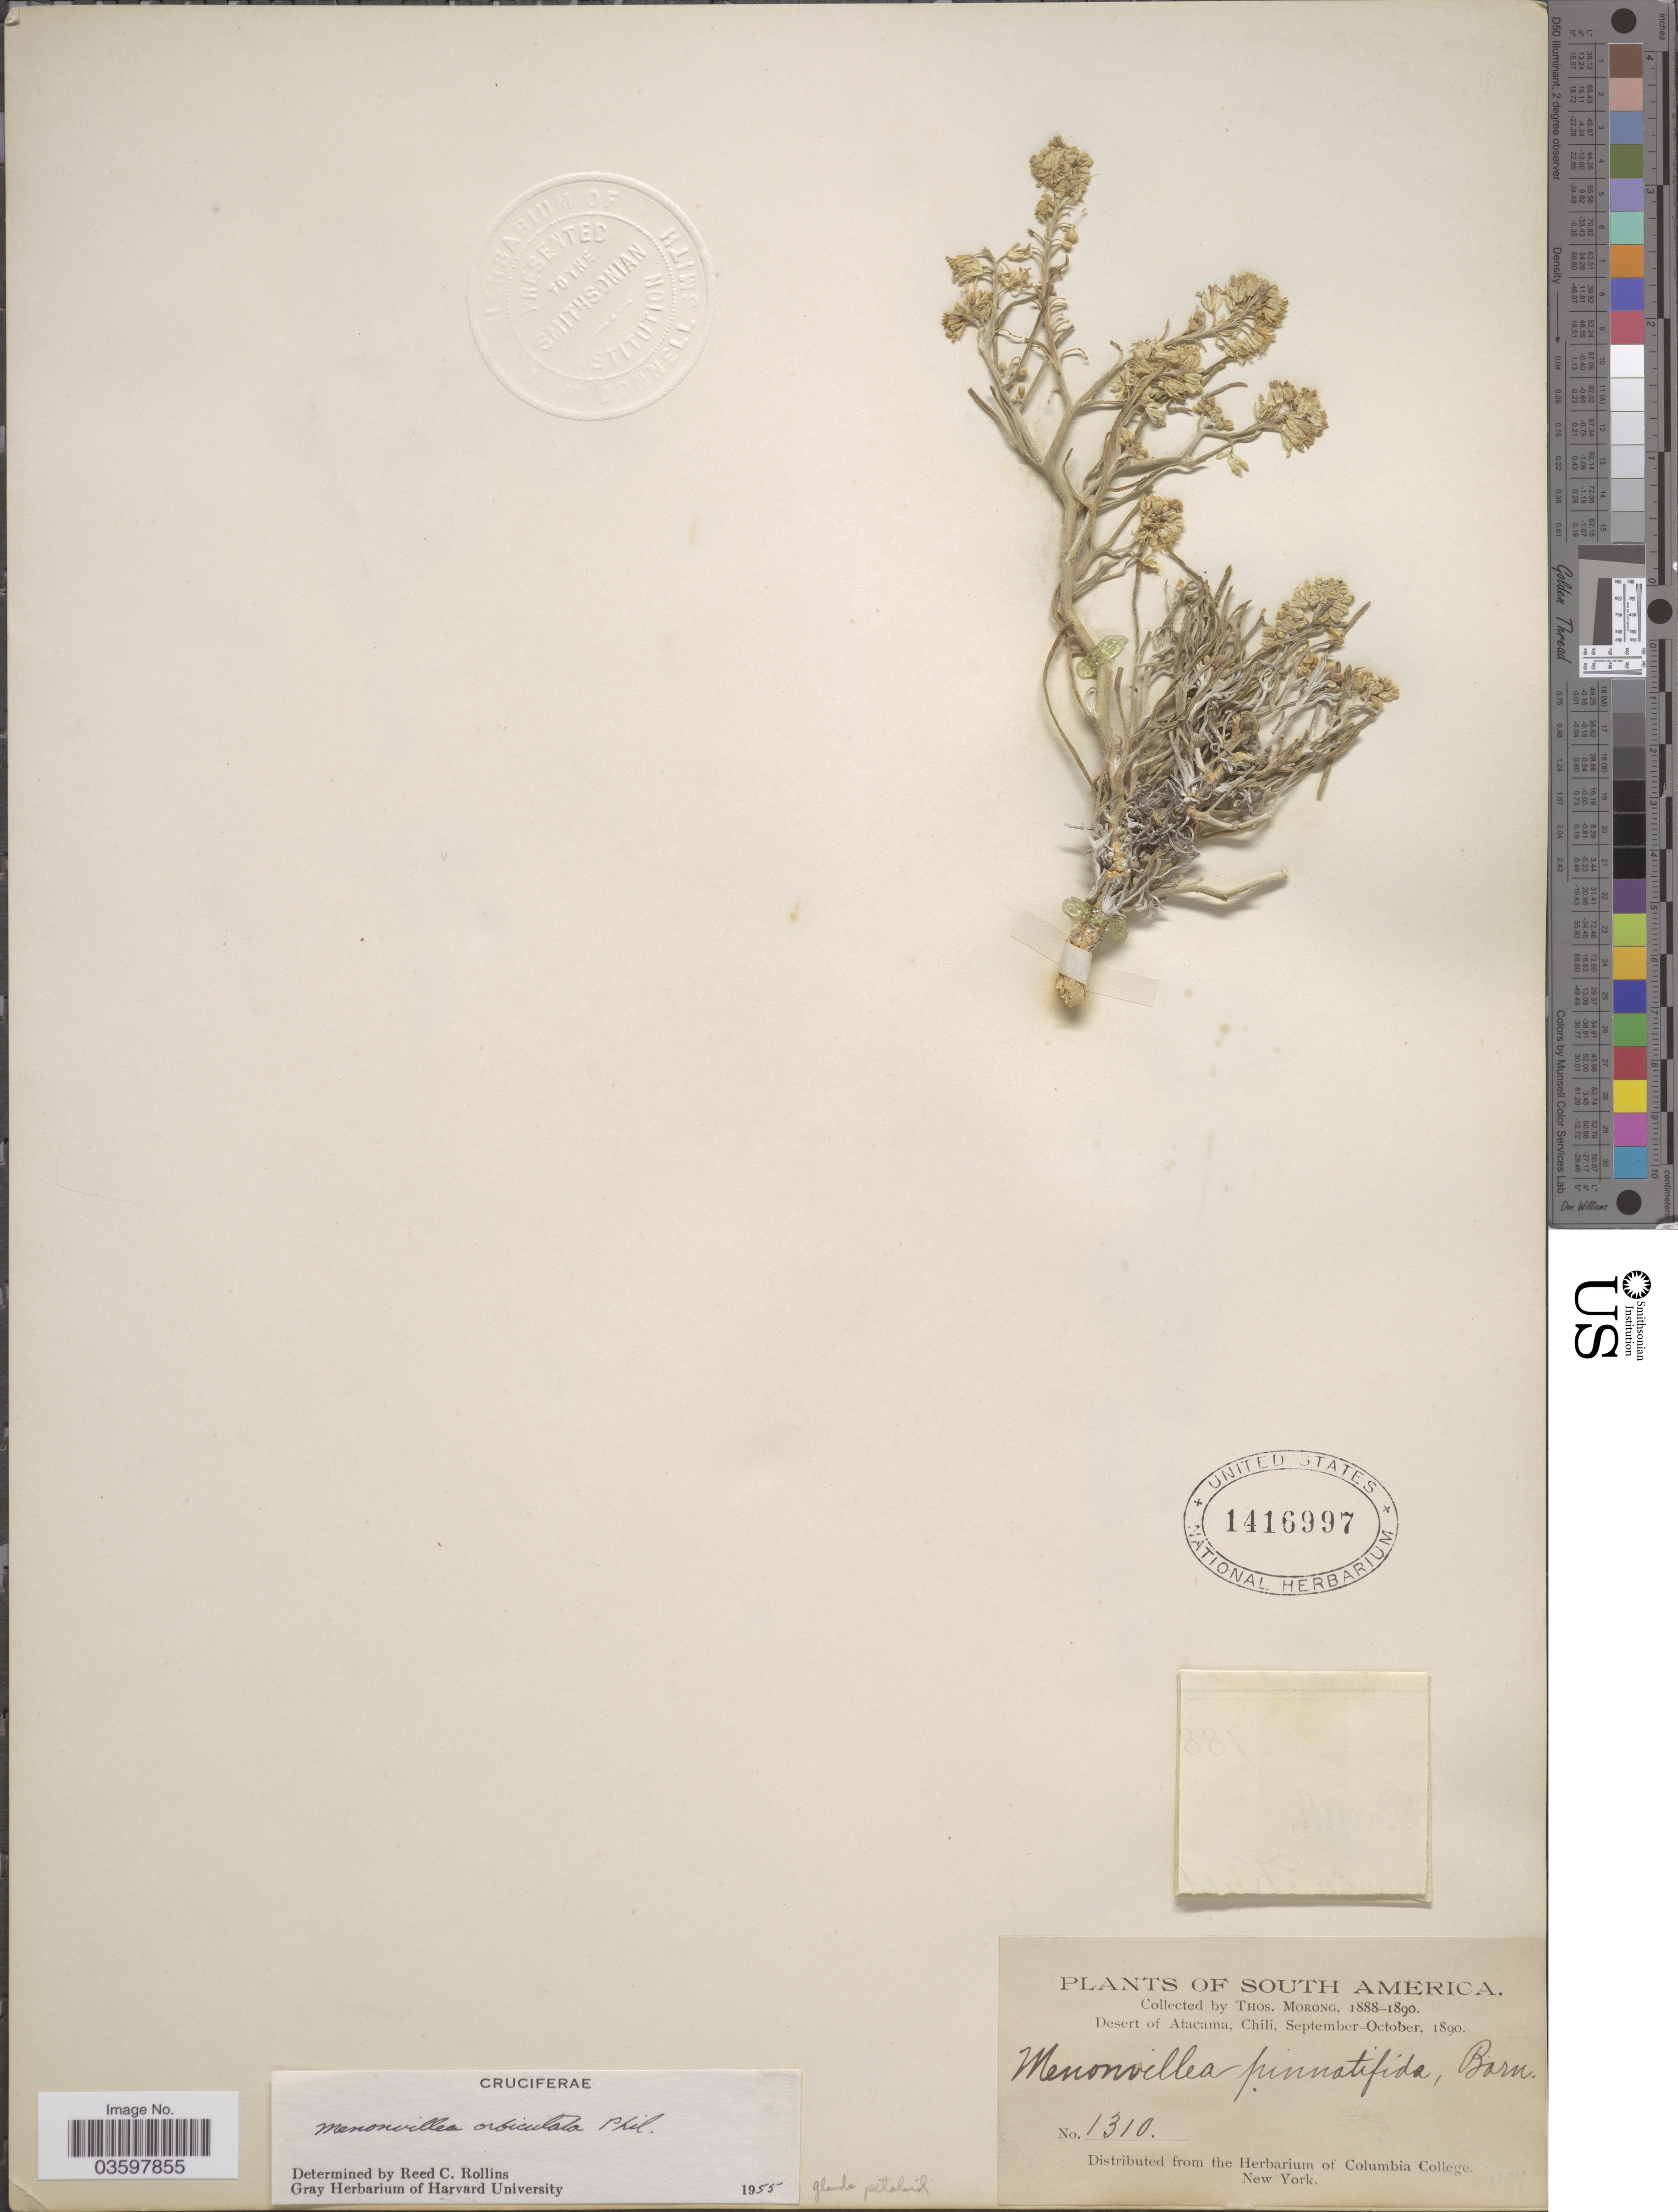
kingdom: Plantae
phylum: Tracheophyta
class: Magnoliopsida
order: Brassicales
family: Brassicaceae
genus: Menonvillea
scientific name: Menonvillea orbiculata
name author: Phil.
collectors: ex herb. T. Morong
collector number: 1310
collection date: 1890-09/1890-10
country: Chile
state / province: Atacama (III)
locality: Desert of Atacama.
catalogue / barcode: US 1416997